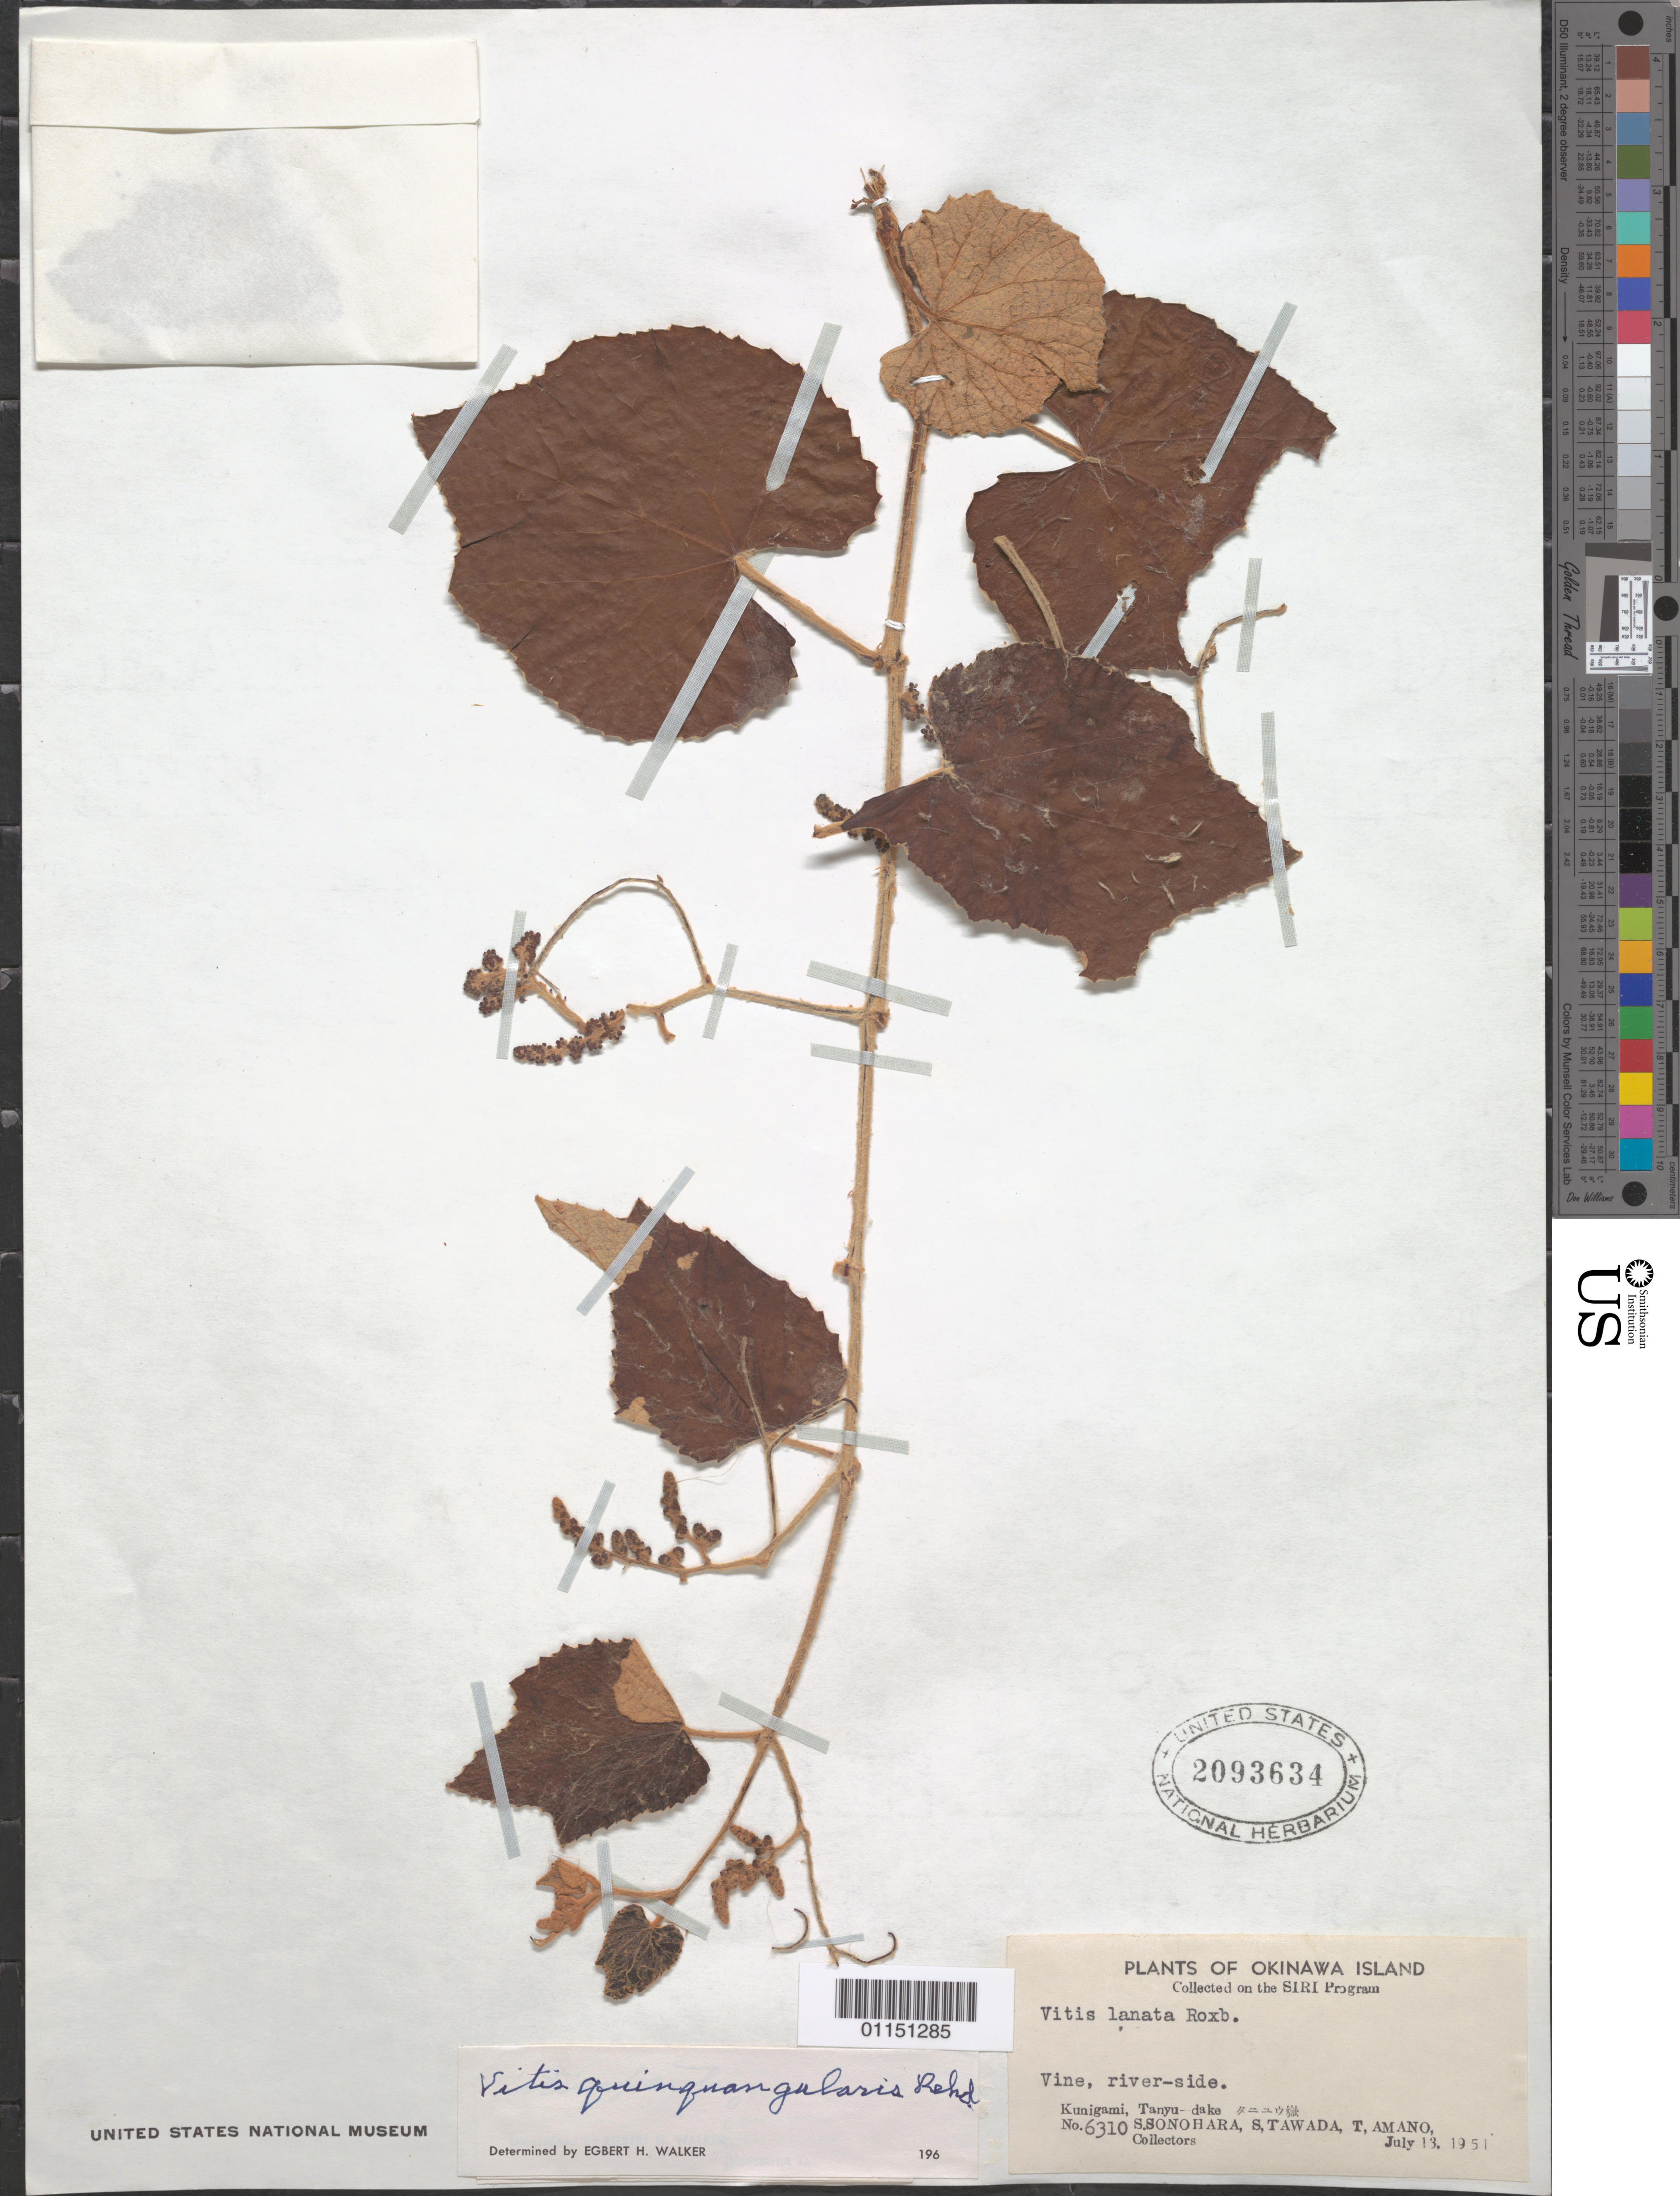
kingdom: Plantae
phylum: Tracheophyta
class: Magnoliopsida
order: Vitales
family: Vitaceae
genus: Vitis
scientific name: Vitis quinquangularis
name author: Rehder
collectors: S. Sonohara, S. Tawada & T. Amano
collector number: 6310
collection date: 1951-07-13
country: Japan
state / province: Okinawa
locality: Kunigami, Tanyu-dake.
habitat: Vine, river-side.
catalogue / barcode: US 2093634